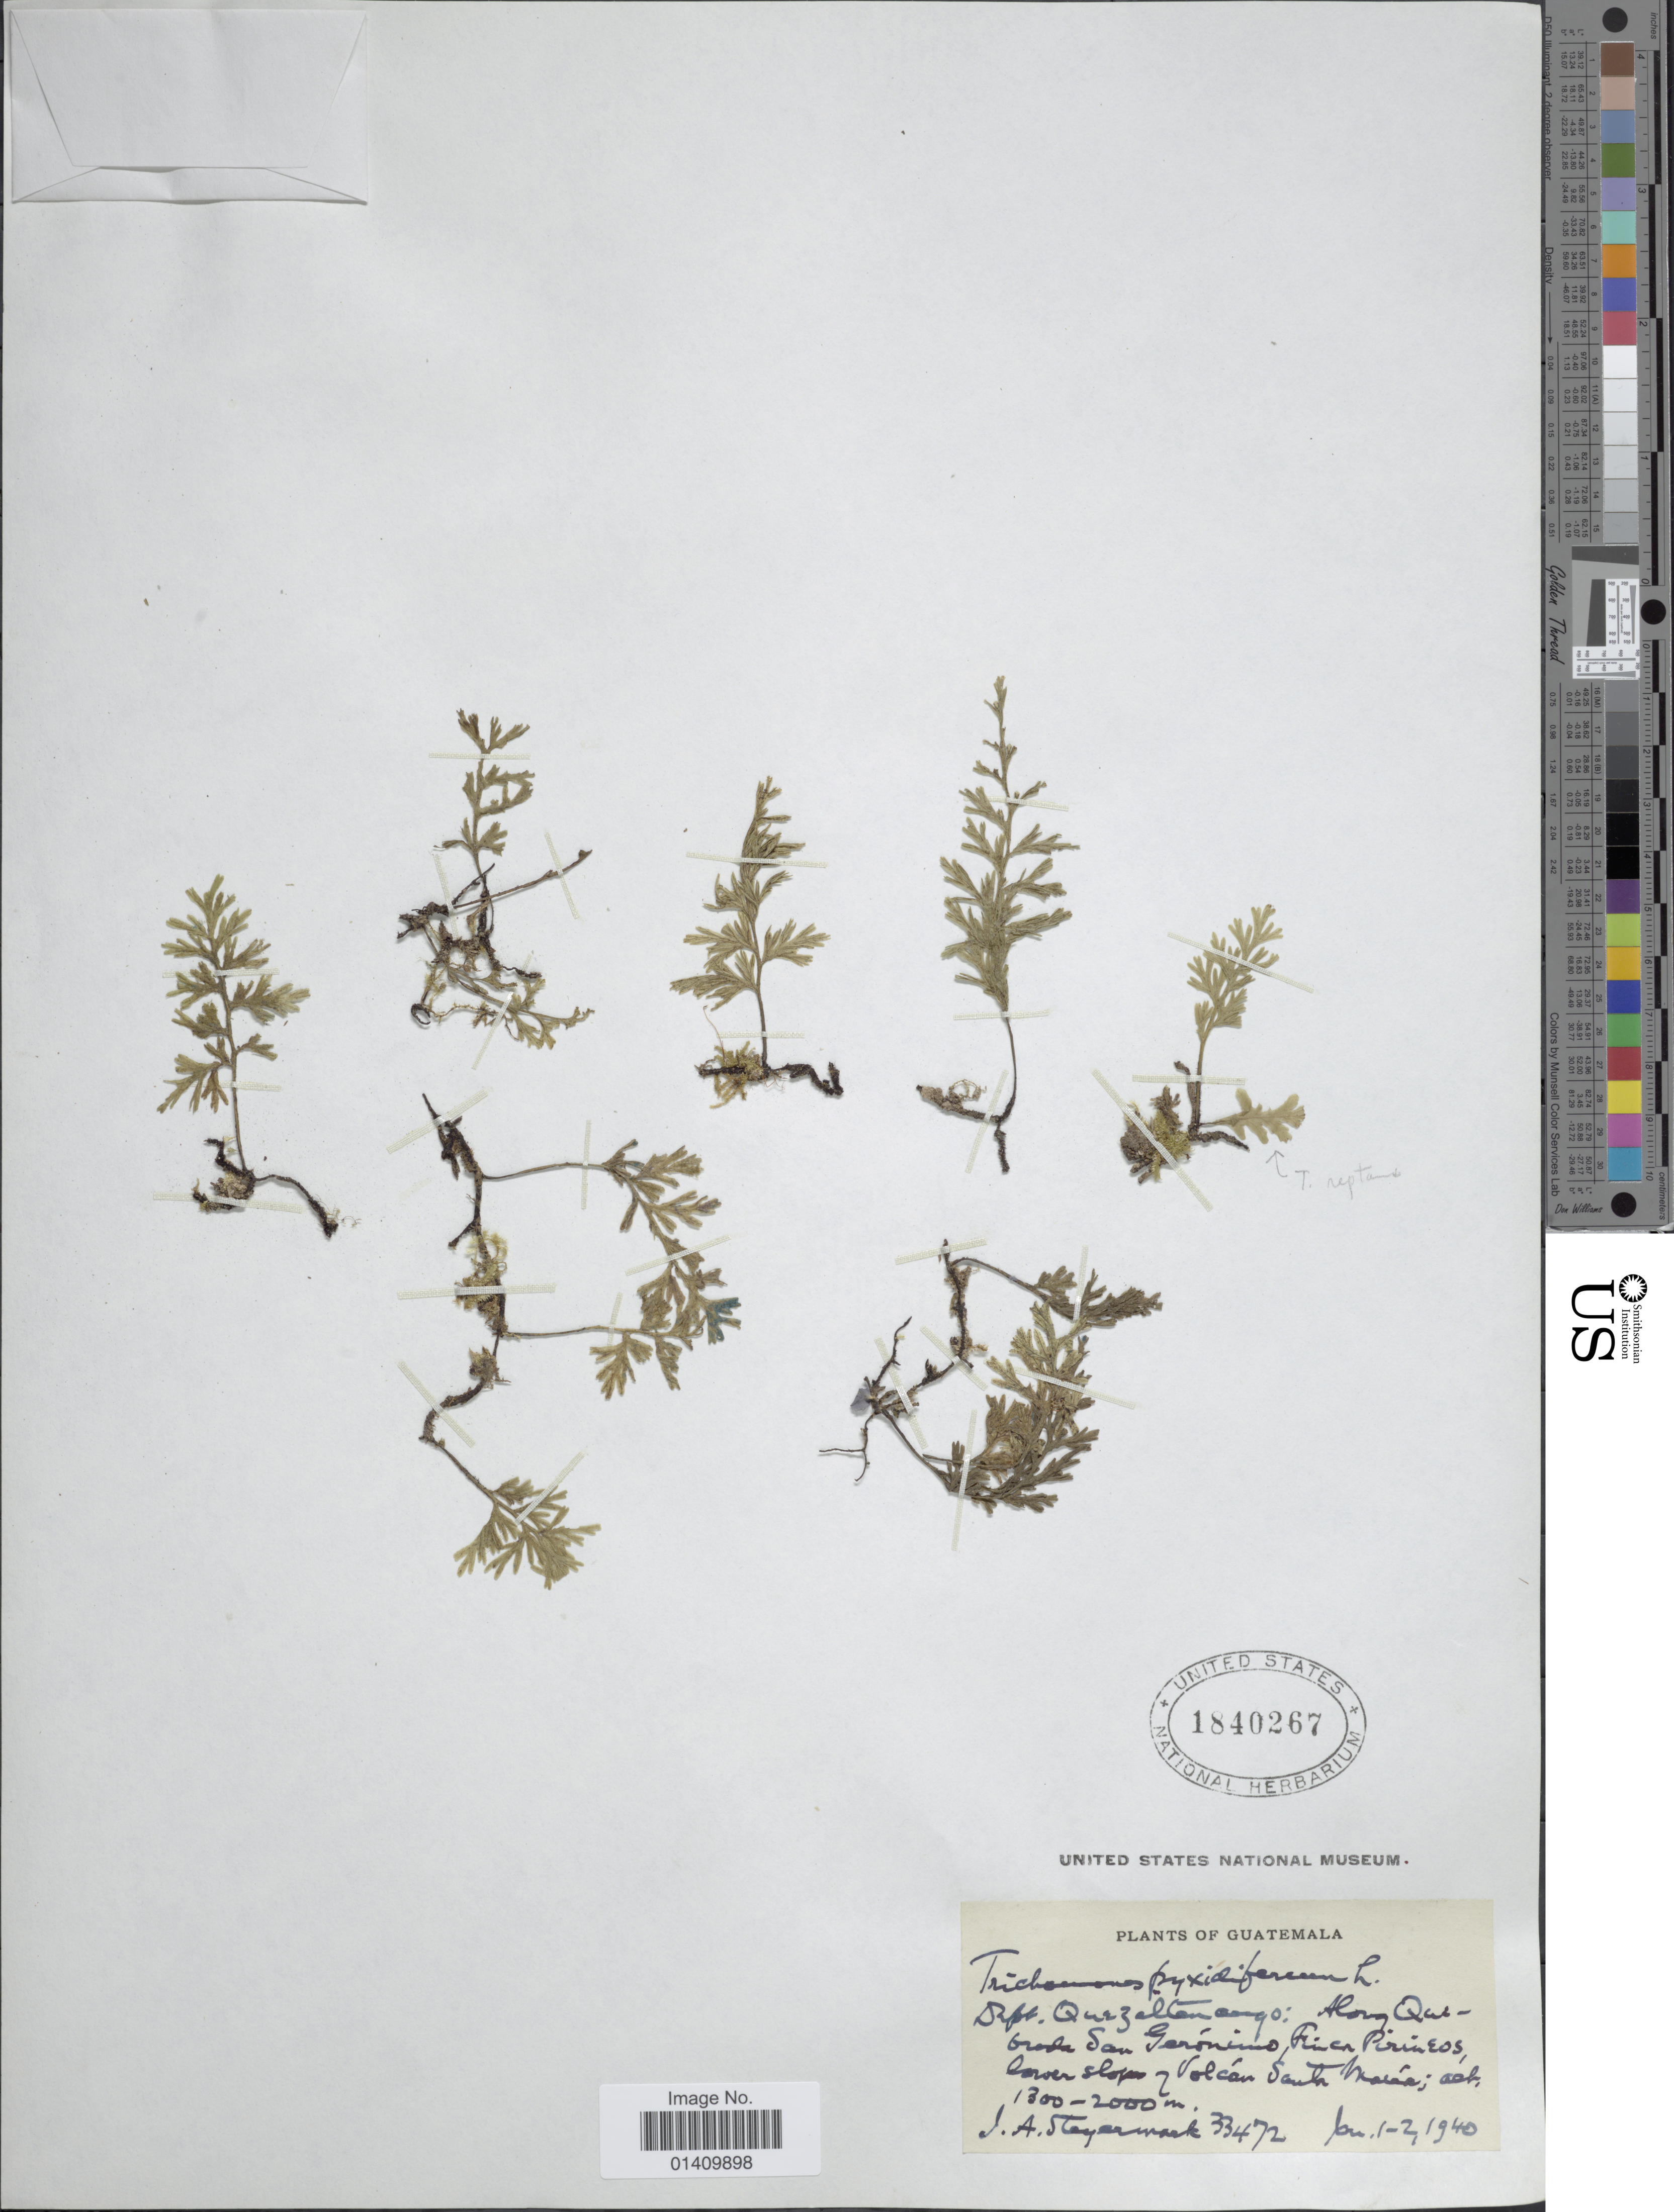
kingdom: Plantae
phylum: Tracheophyta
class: Polypodiopsida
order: Hymenophyllales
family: Hymenophyllaceae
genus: Polyphlebium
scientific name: Polyphlebium pyxidiferum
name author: (L.) Ebihara & Dubuisson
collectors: J. Steyermark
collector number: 33472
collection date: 1940-01-01/1940-01-02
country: Guatemala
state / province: Quetzaltenango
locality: Dept. Quetzaltenango: along Quebrada San Geronimo Finca Pirineos lower slope of Volcan south Maria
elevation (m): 1300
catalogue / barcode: US 1840267